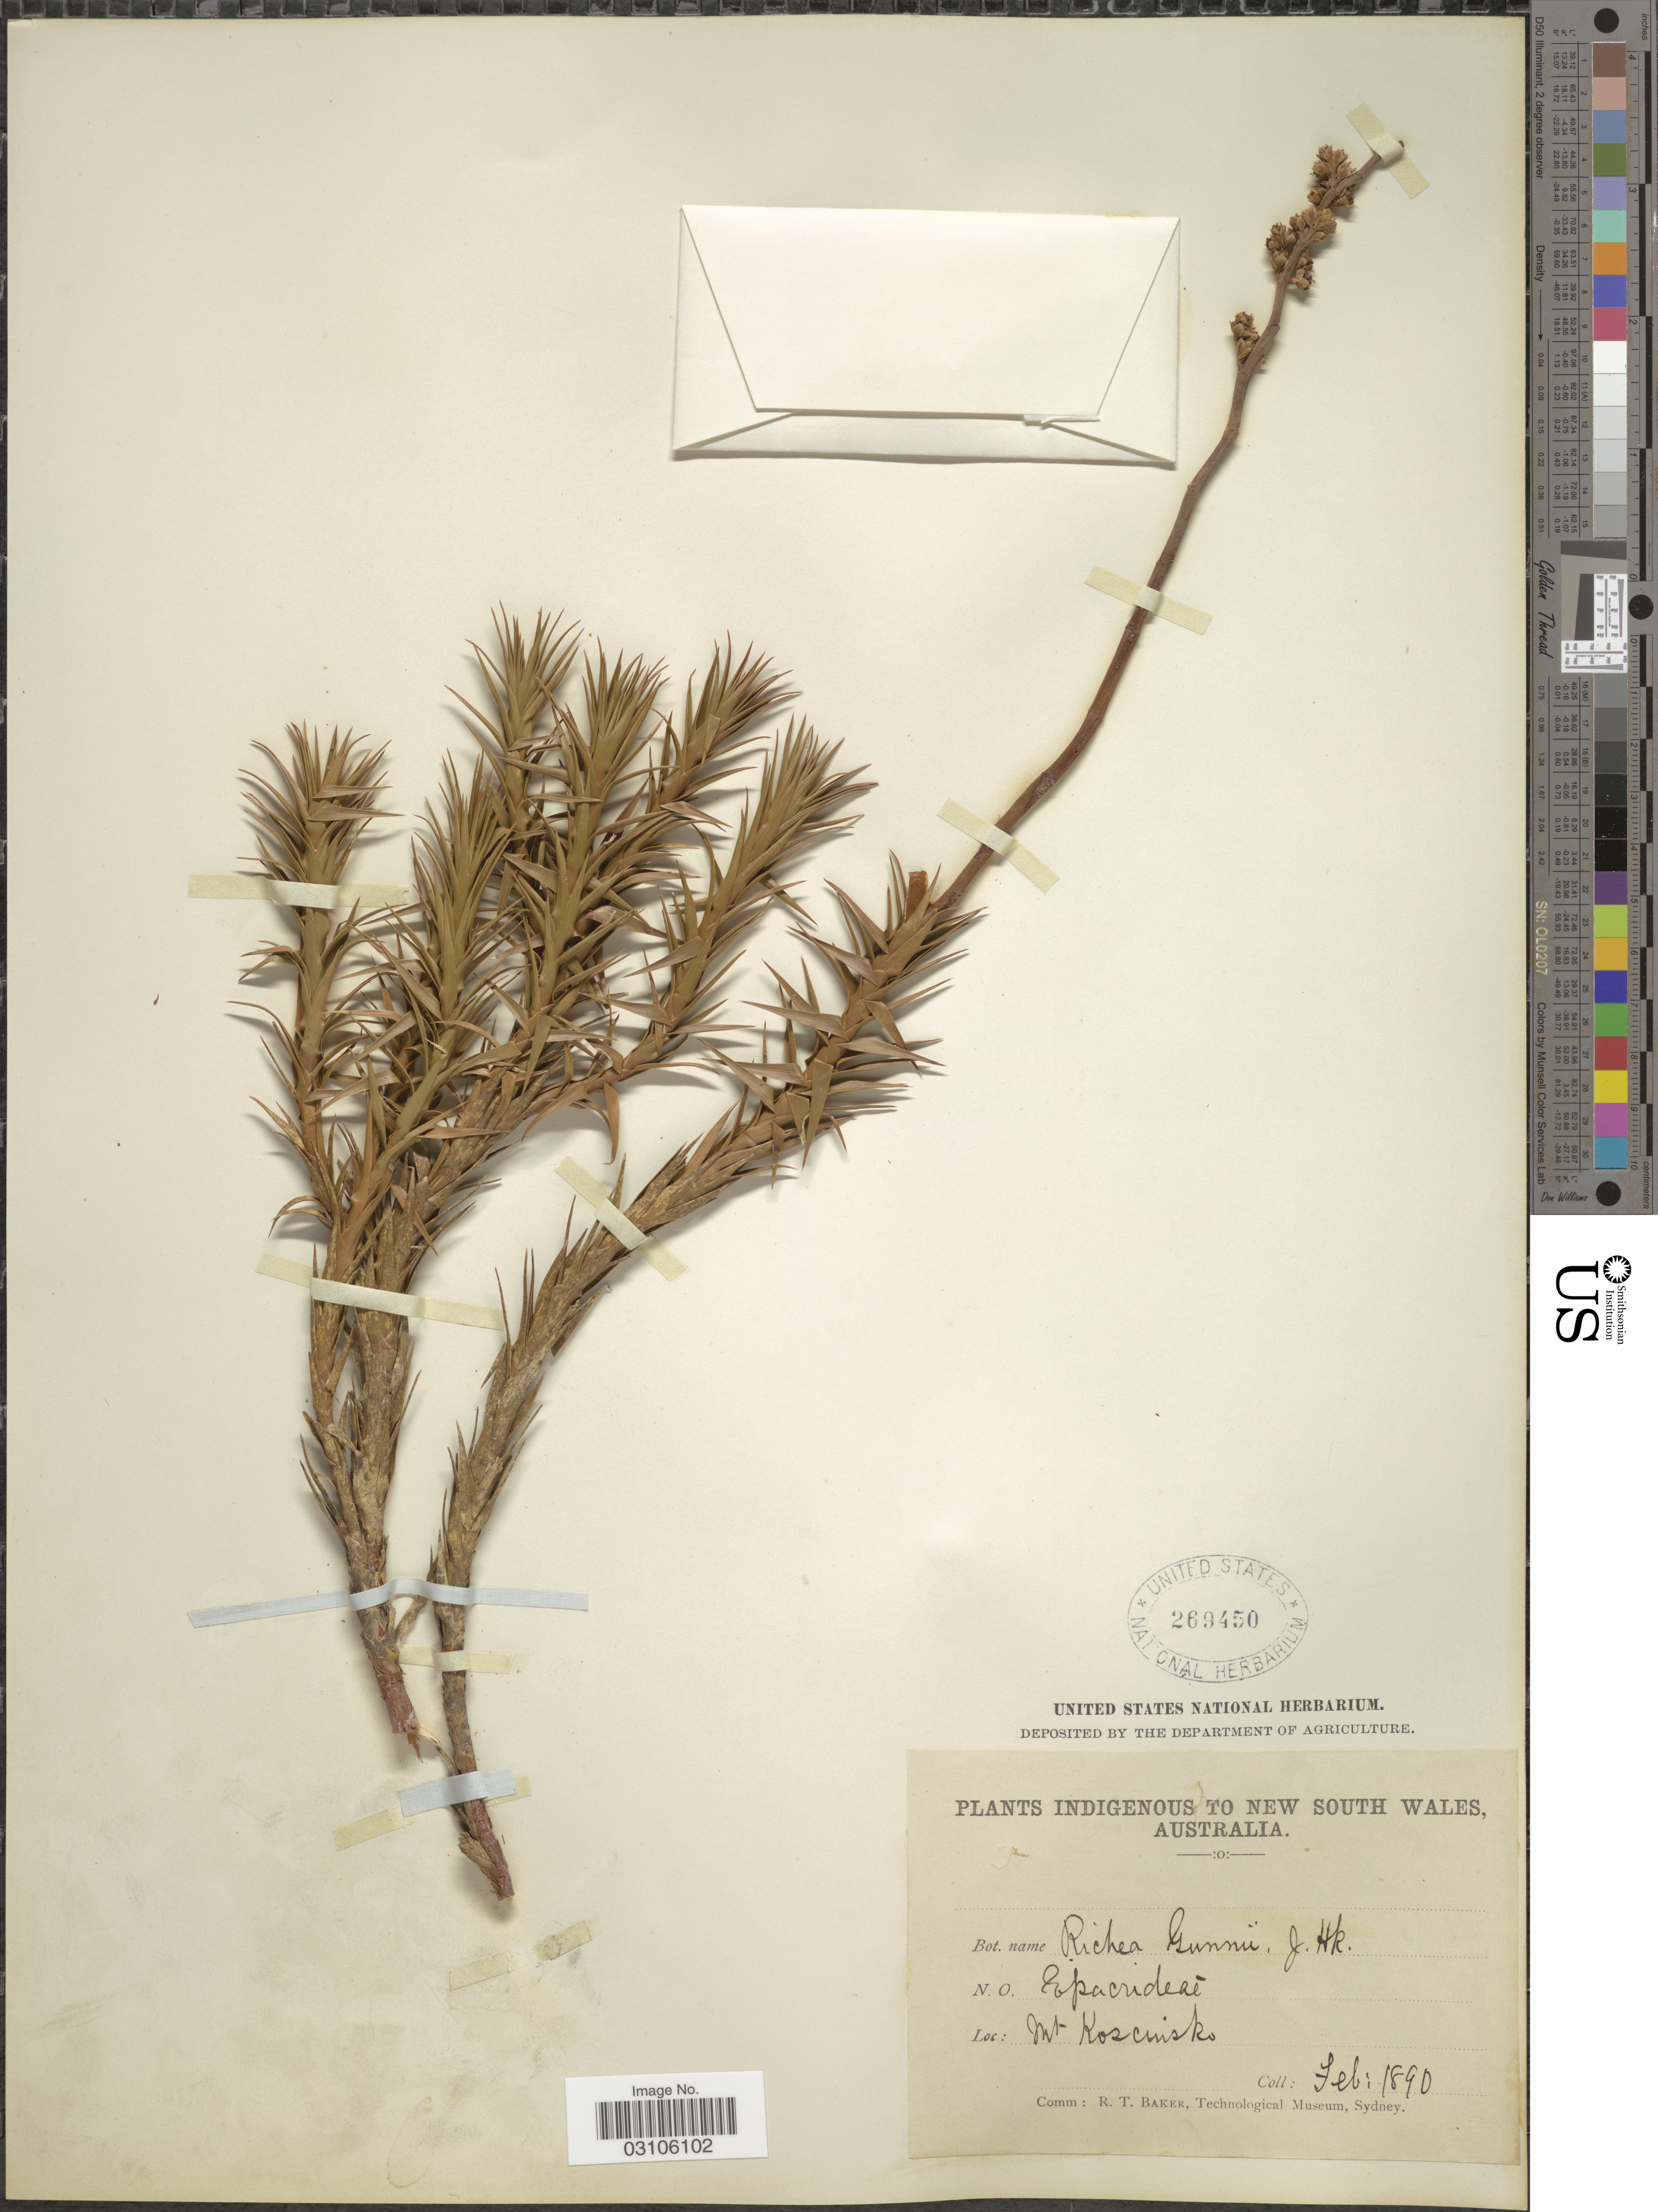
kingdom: Plantae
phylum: Tracheophyta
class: Magnoliopsida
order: Ericales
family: Ericaceae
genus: Richea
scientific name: Richea gunnii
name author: Hook. f.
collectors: ex herb. United States National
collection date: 1890-02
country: Australia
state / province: New South Wales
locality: Mt Kosciusko.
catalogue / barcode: US 269450